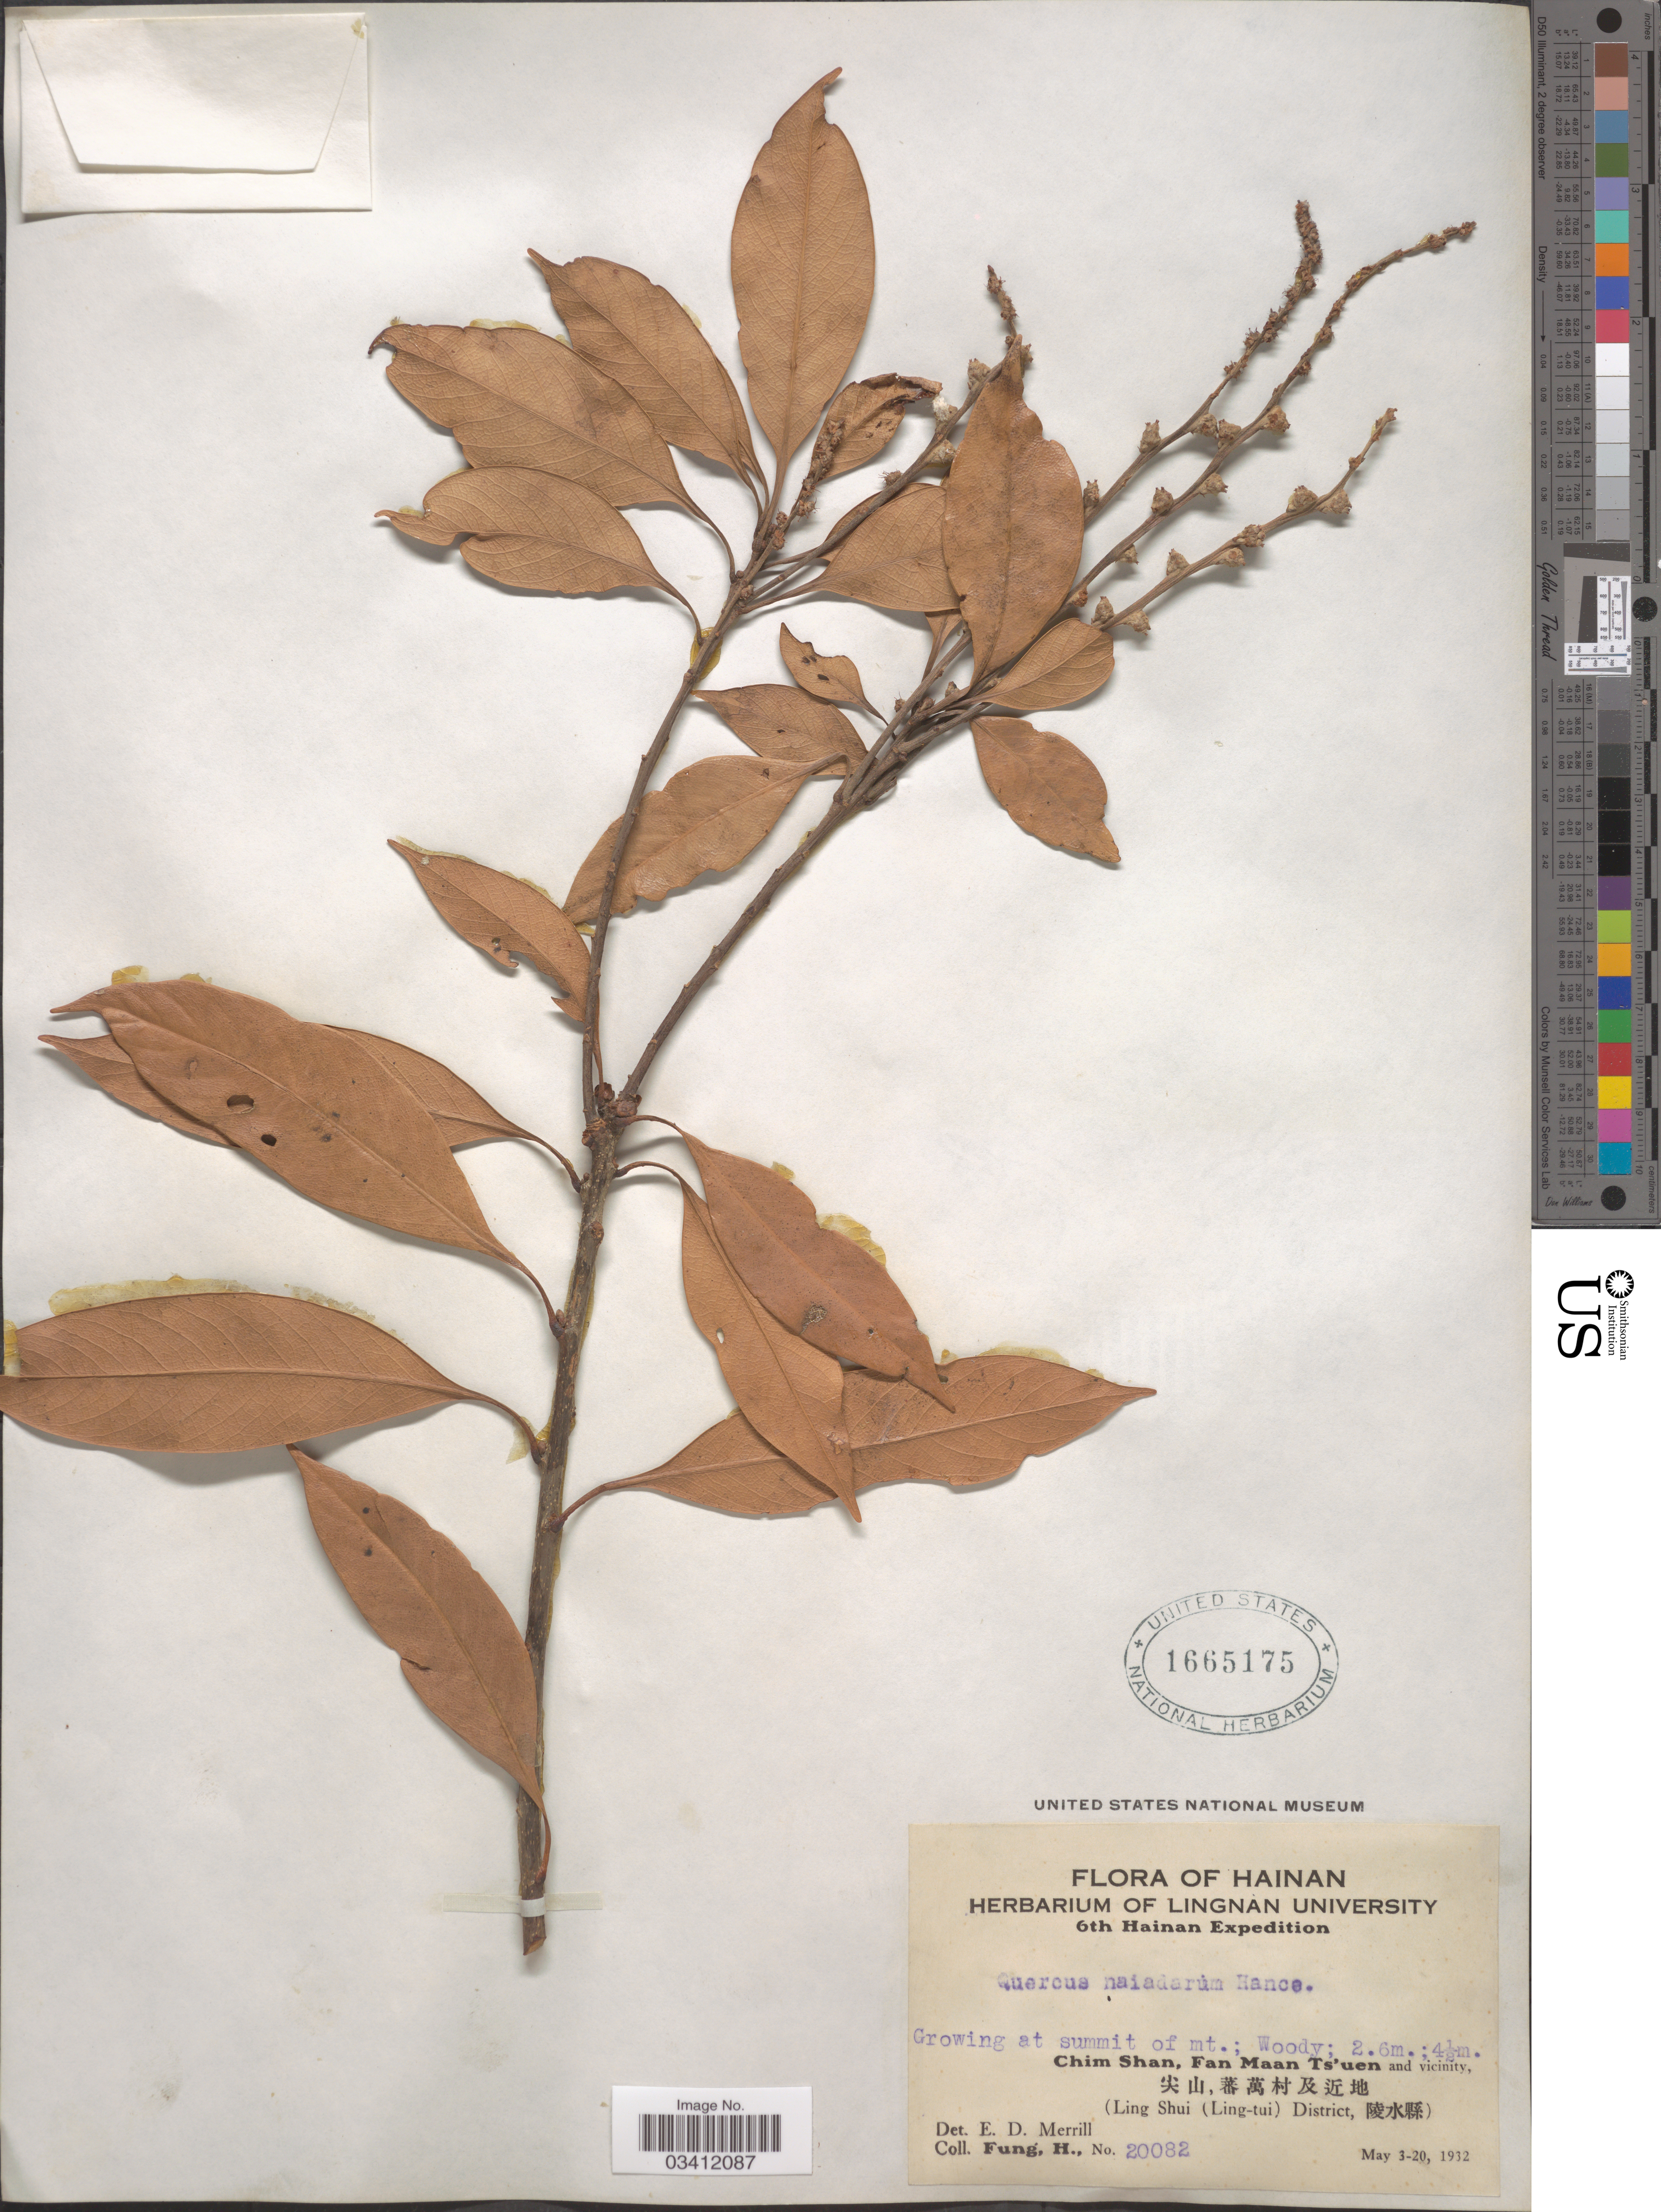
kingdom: Plantae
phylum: Tracheophyta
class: Magnoliopsida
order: Fagales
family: Fagaceae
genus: Quercus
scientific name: Quercus naiadarum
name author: Hance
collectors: H. Fung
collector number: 20082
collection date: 1932-05-03/1932-05-20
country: China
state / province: Hainan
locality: Chim Shan, Fan Maan Ts'uen and vicinity, X. (Ling Shui (Ling-tui) District, X).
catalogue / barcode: US 1665175